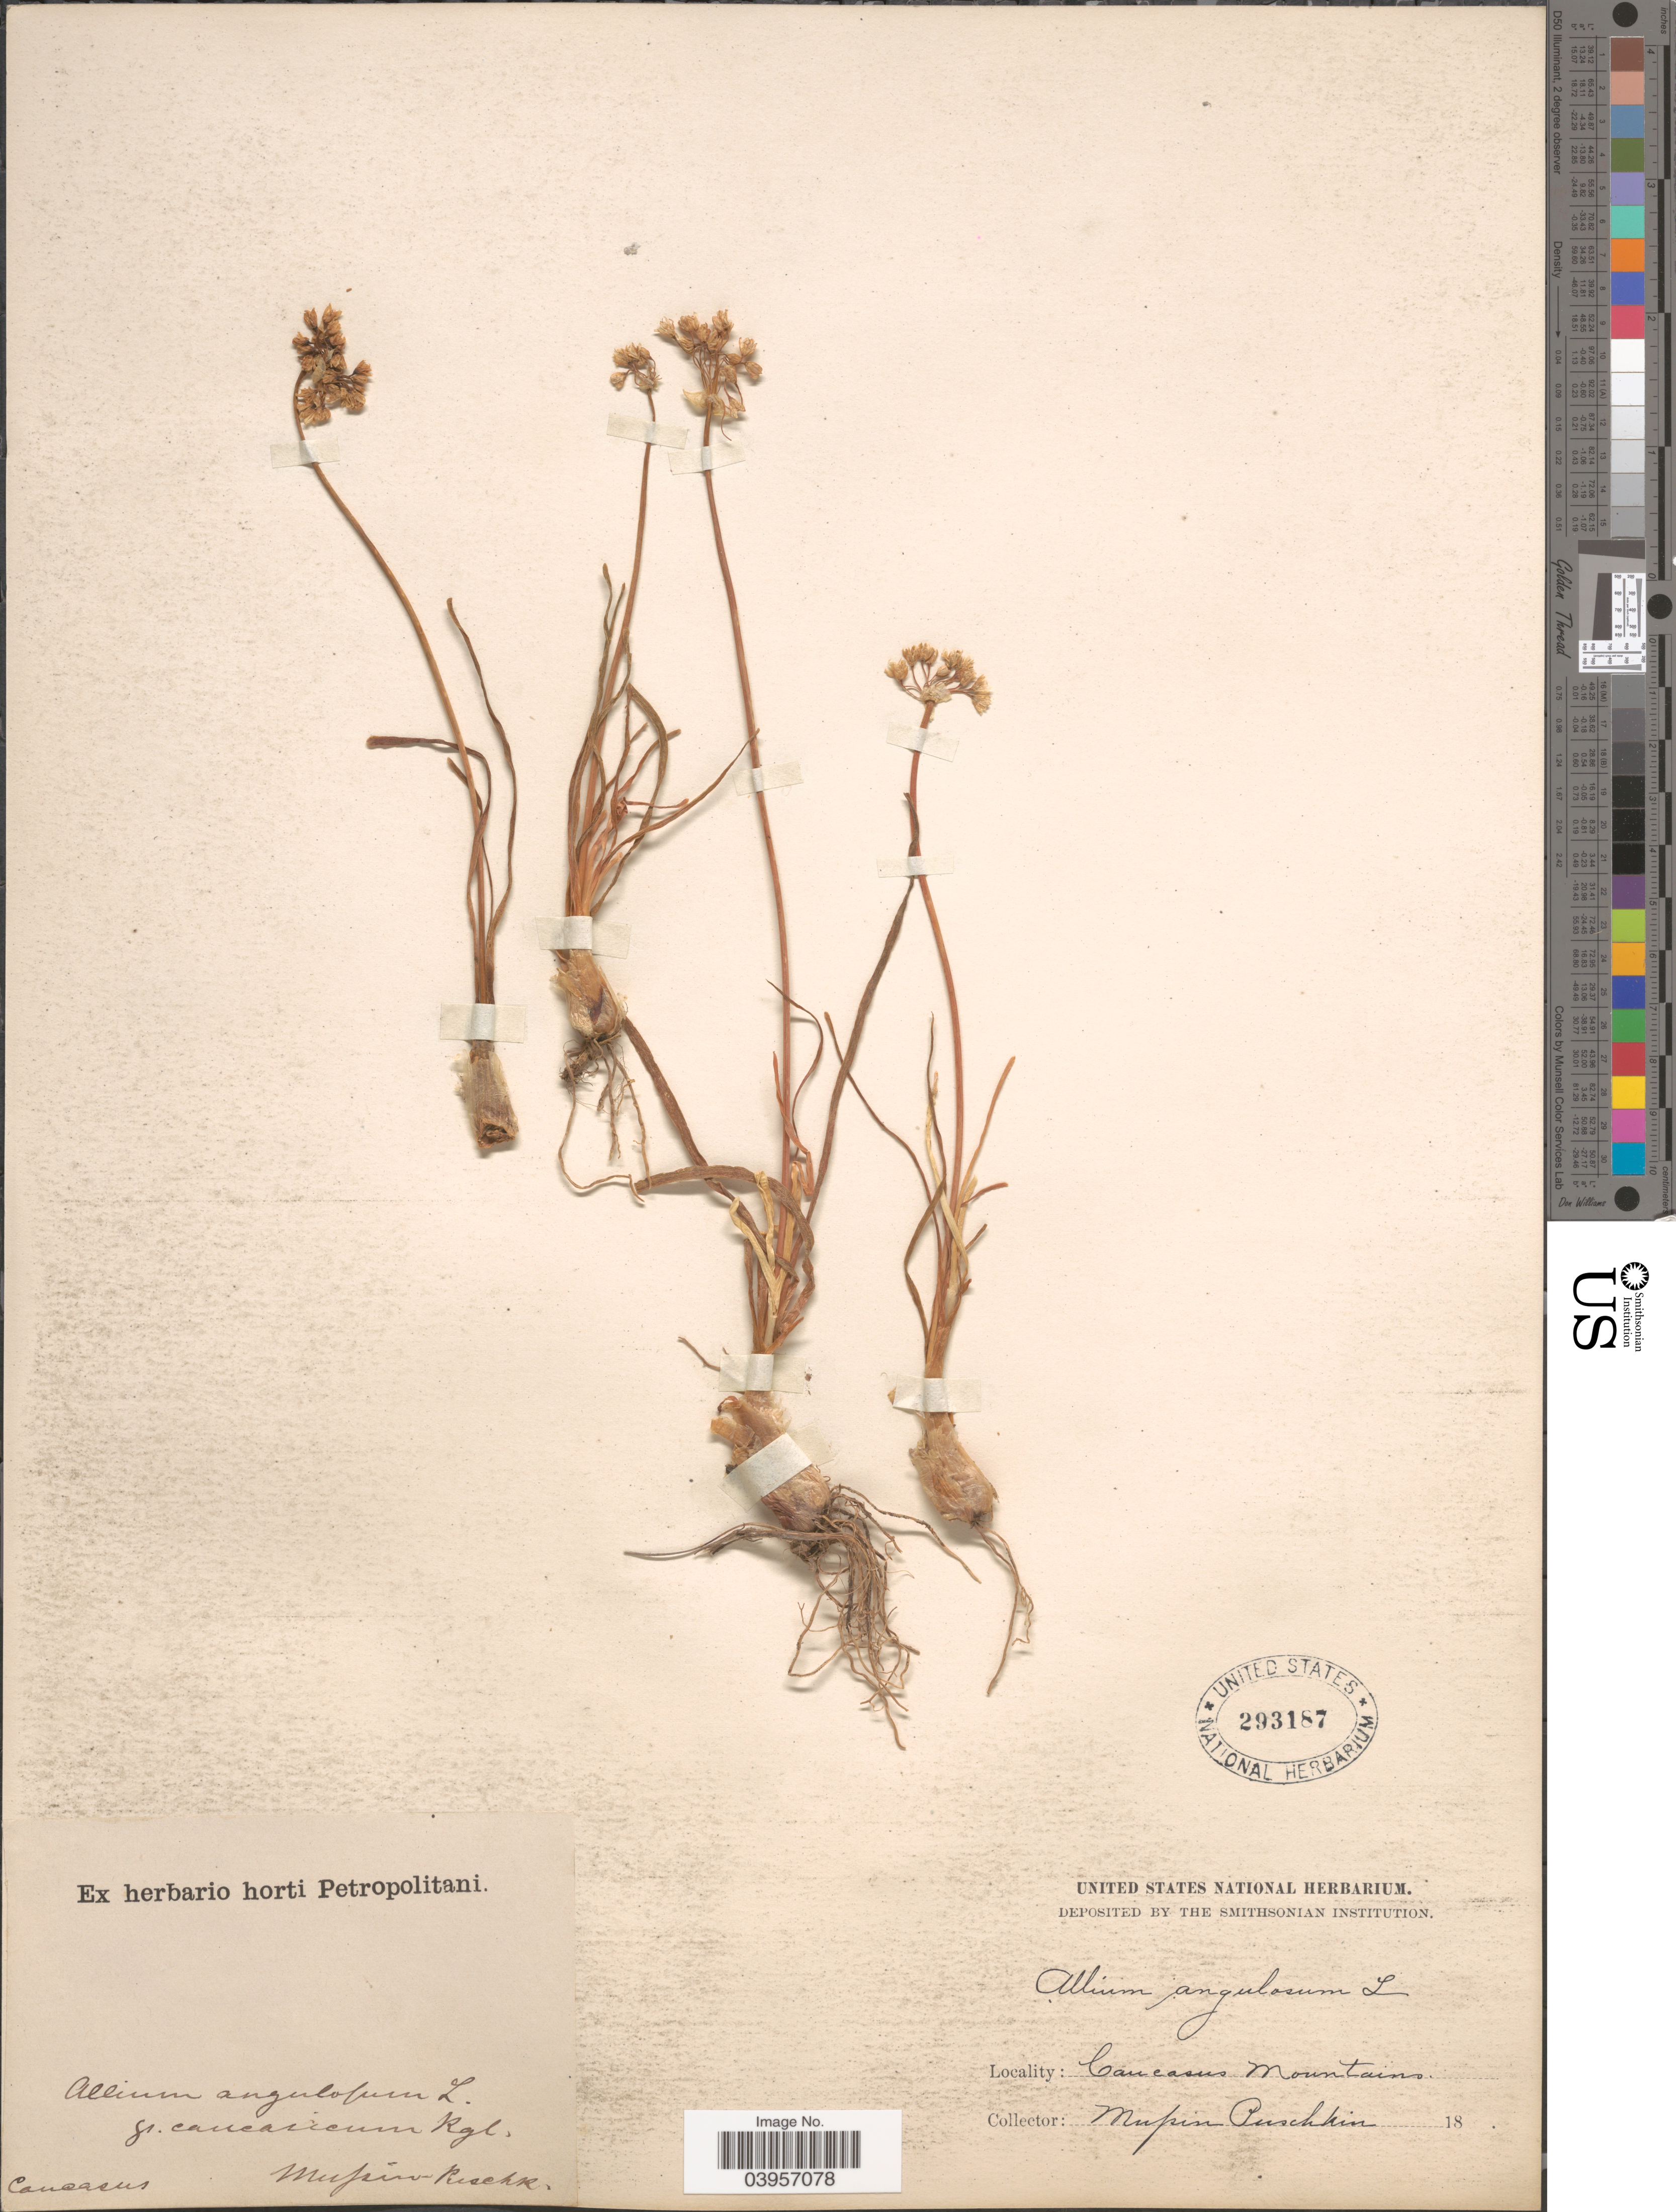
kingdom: Plantae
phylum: Tracheophyta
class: Liliopsida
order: Asparagales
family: Amaryllidaceae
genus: Allium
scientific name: Allium angulosum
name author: L.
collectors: Mussin-Puschkin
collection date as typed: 18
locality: Caucasus Mountains. Caucasus.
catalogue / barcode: US 293187